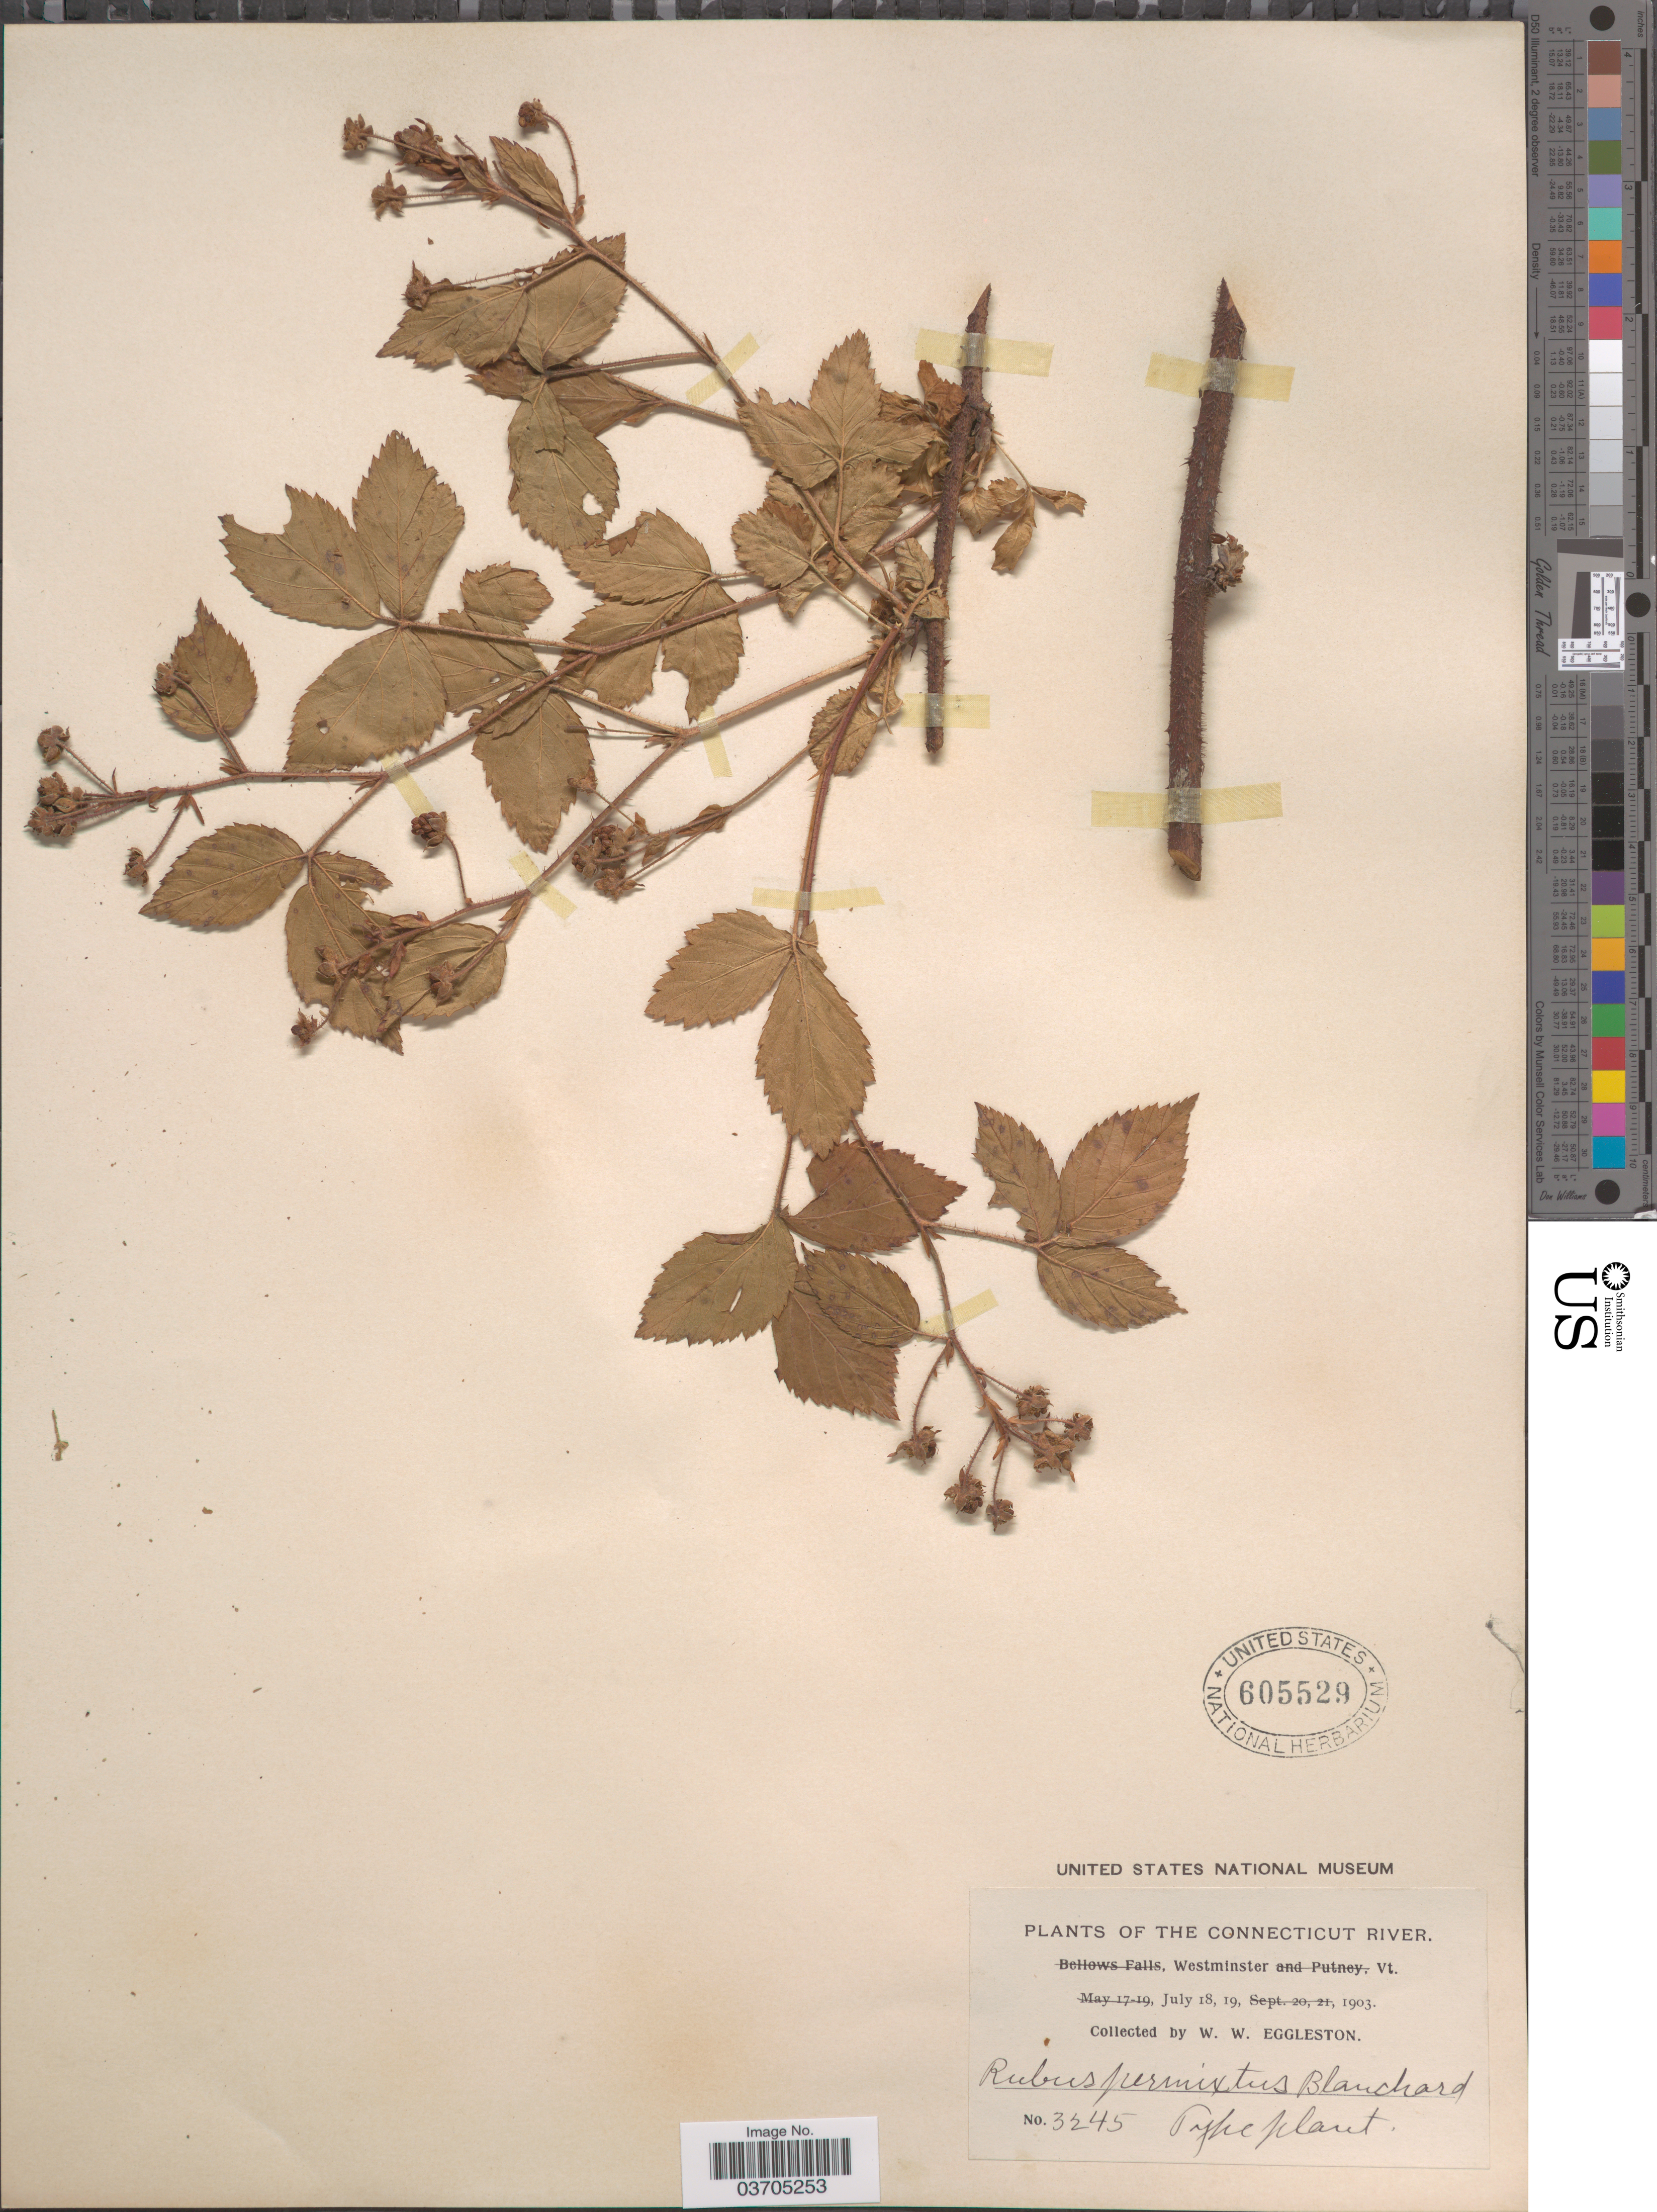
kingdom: Plantae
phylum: Tracheophyta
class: Magnoliopsida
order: Rosales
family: Rosaceae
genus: Rubus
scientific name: Rubus permixtus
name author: Blanch.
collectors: W. W. Eggleston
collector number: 3245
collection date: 1903-07-18/1903-07-19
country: United States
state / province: Vermont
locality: The Connecticut River. Westminster.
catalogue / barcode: US 605529